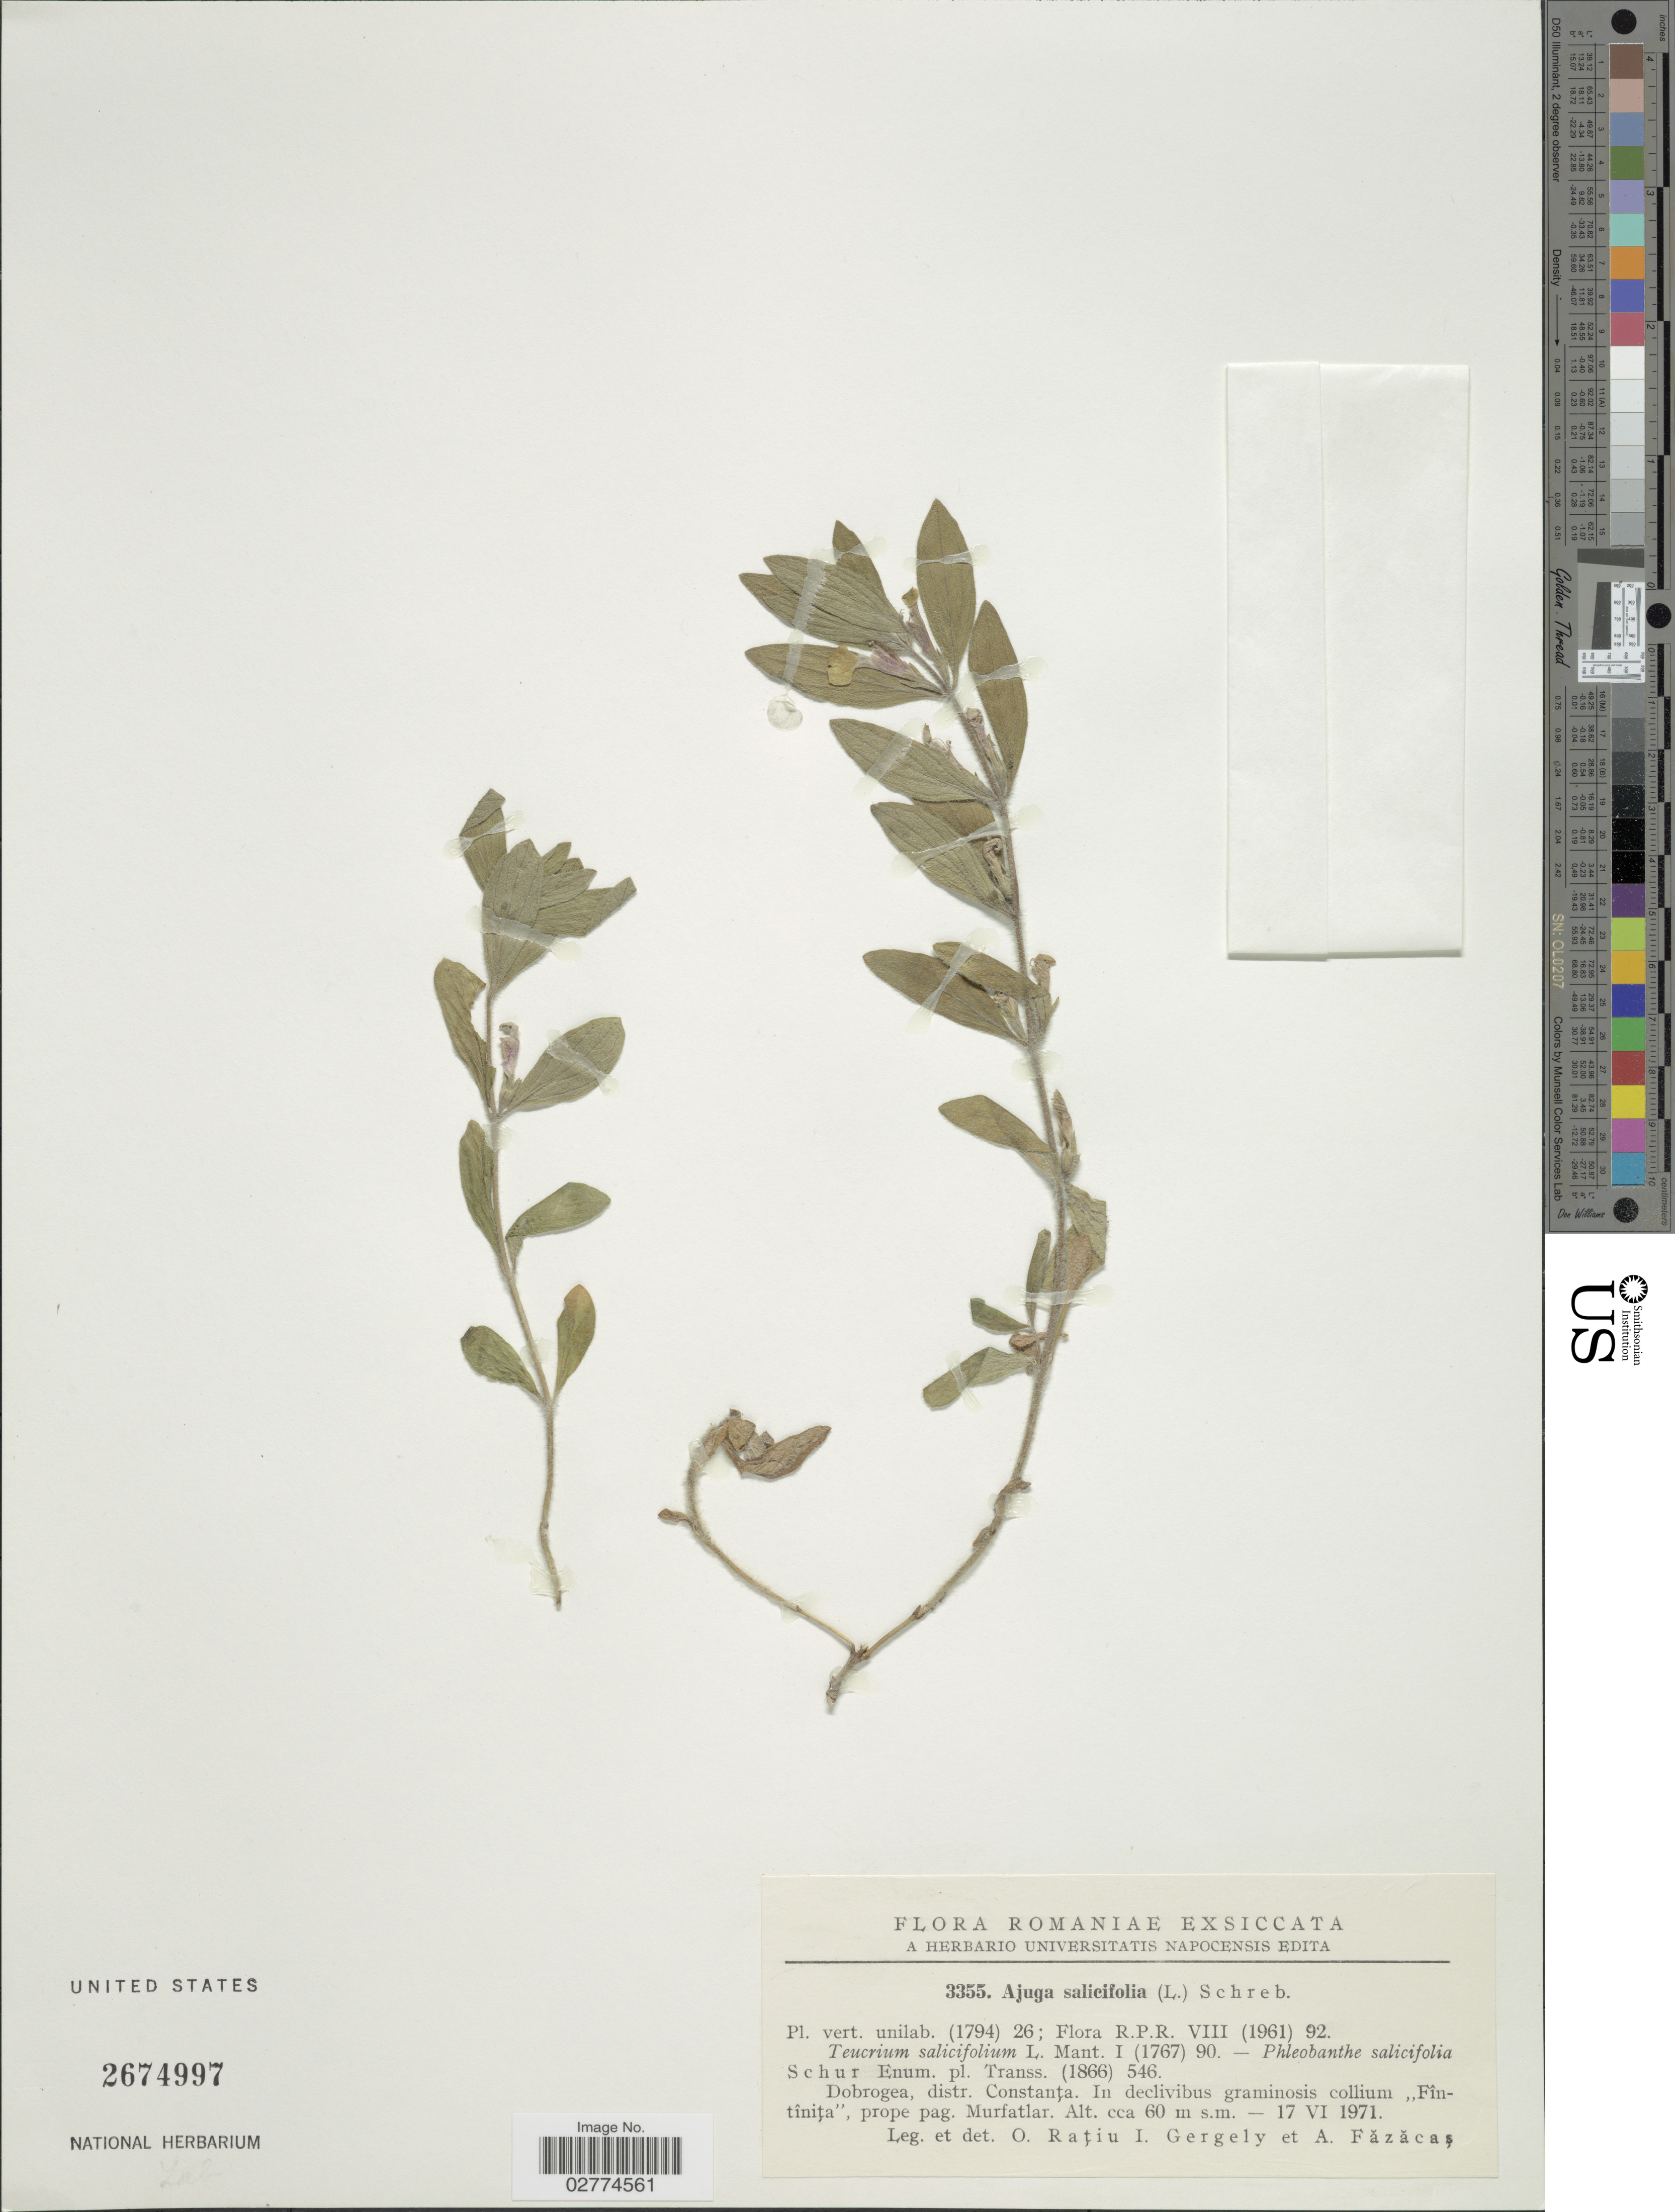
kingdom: Plantae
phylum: Tracheophyta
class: Magnoliopsida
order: Lamiales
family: Lamiaceae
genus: Ajuga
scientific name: Ajuga salicifolia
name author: (L.) Schreb.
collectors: O. Ratiu, I. Gergely & A. Fazacas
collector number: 3355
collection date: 1971-06-17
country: Romania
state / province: Constanta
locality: Dobrogea, distr. Constanta. In declivibus graminosis collium "Fîntînita", prope pag. Murfatlar.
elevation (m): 60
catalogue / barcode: US 2674997